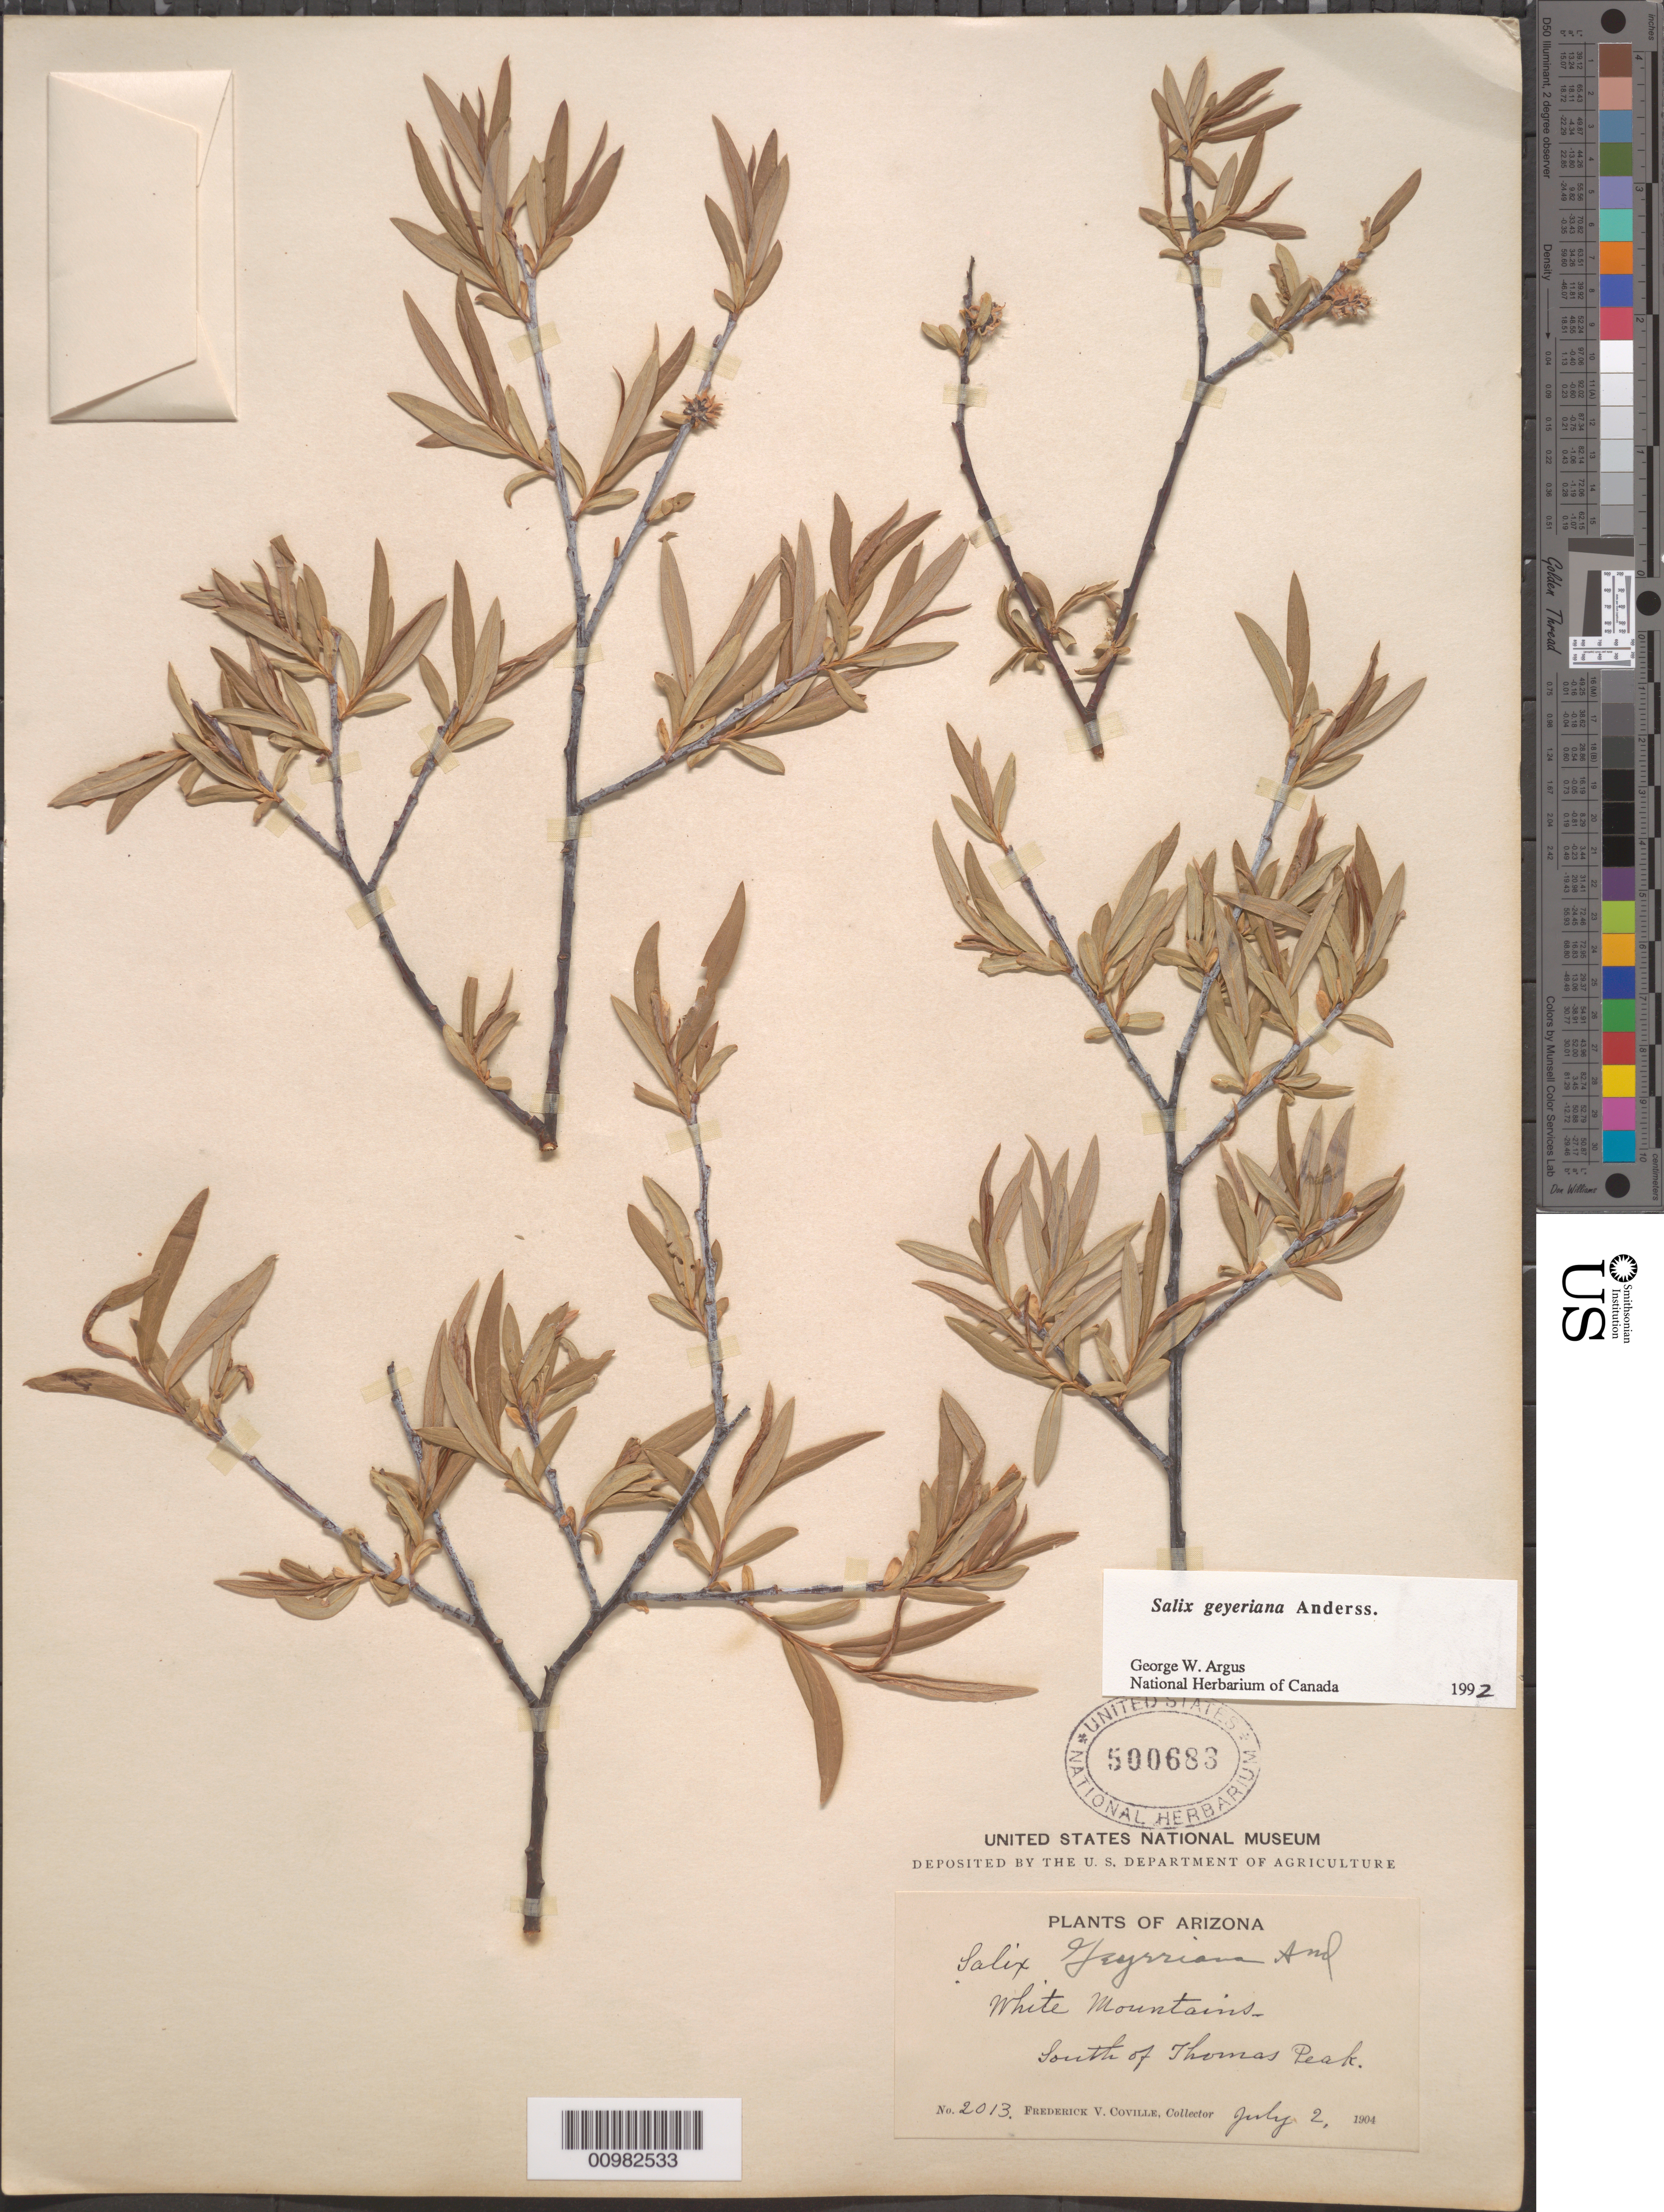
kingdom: Plantae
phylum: Tracheophyta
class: Magnoliopsida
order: Malpighiales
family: Salicaceae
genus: Salix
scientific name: Salix geyeriana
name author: Andersson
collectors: F. V. Coville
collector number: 2013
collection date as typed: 02 Jul 1904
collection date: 1904-07-02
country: United States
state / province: Arizona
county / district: Apache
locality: White Mountains, South of Thomas Peak.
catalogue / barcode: US 500683